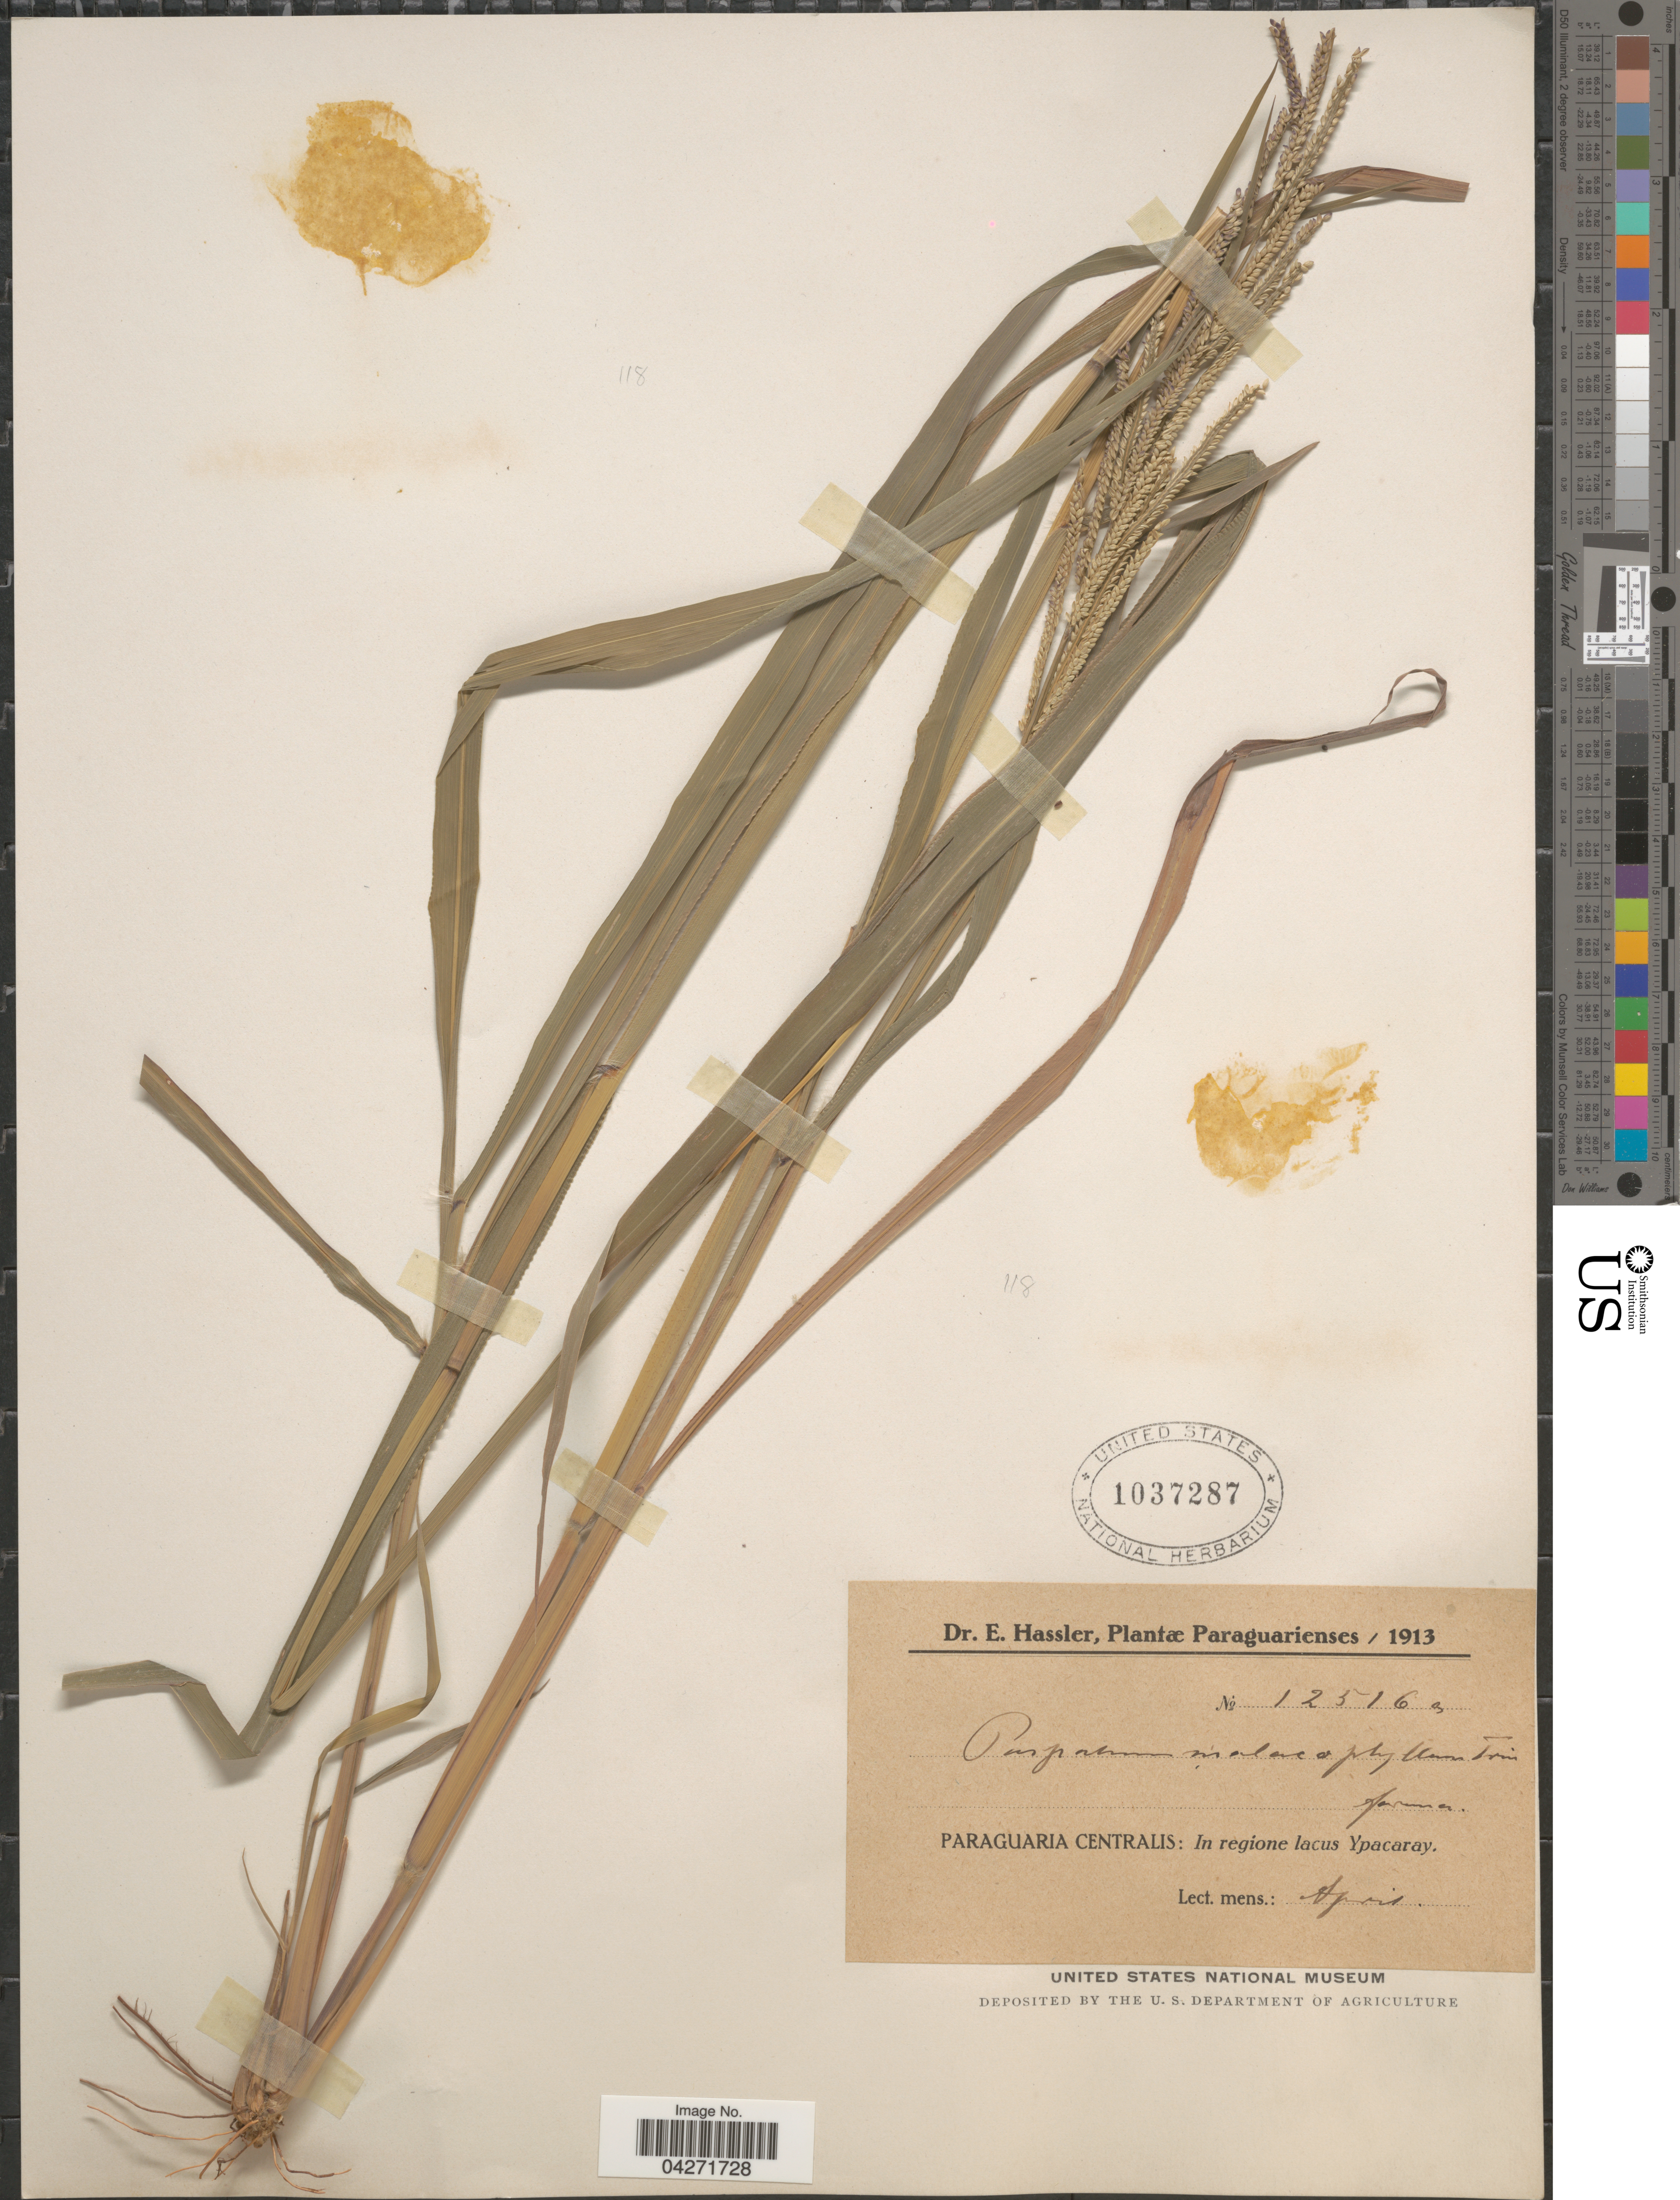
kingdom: Plantae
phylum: Tracheophyta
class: Liliopsida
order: Poales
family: Poaceae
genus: Paspalum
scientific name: Paspalum malacophyllum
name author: Trin.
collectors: E. Hassler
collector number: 125163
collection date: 1913-04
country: Paraguay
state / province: Paraguari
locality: Paraguaria Centralis: In regione lacus Ypacaray.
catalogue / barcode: US 1037287